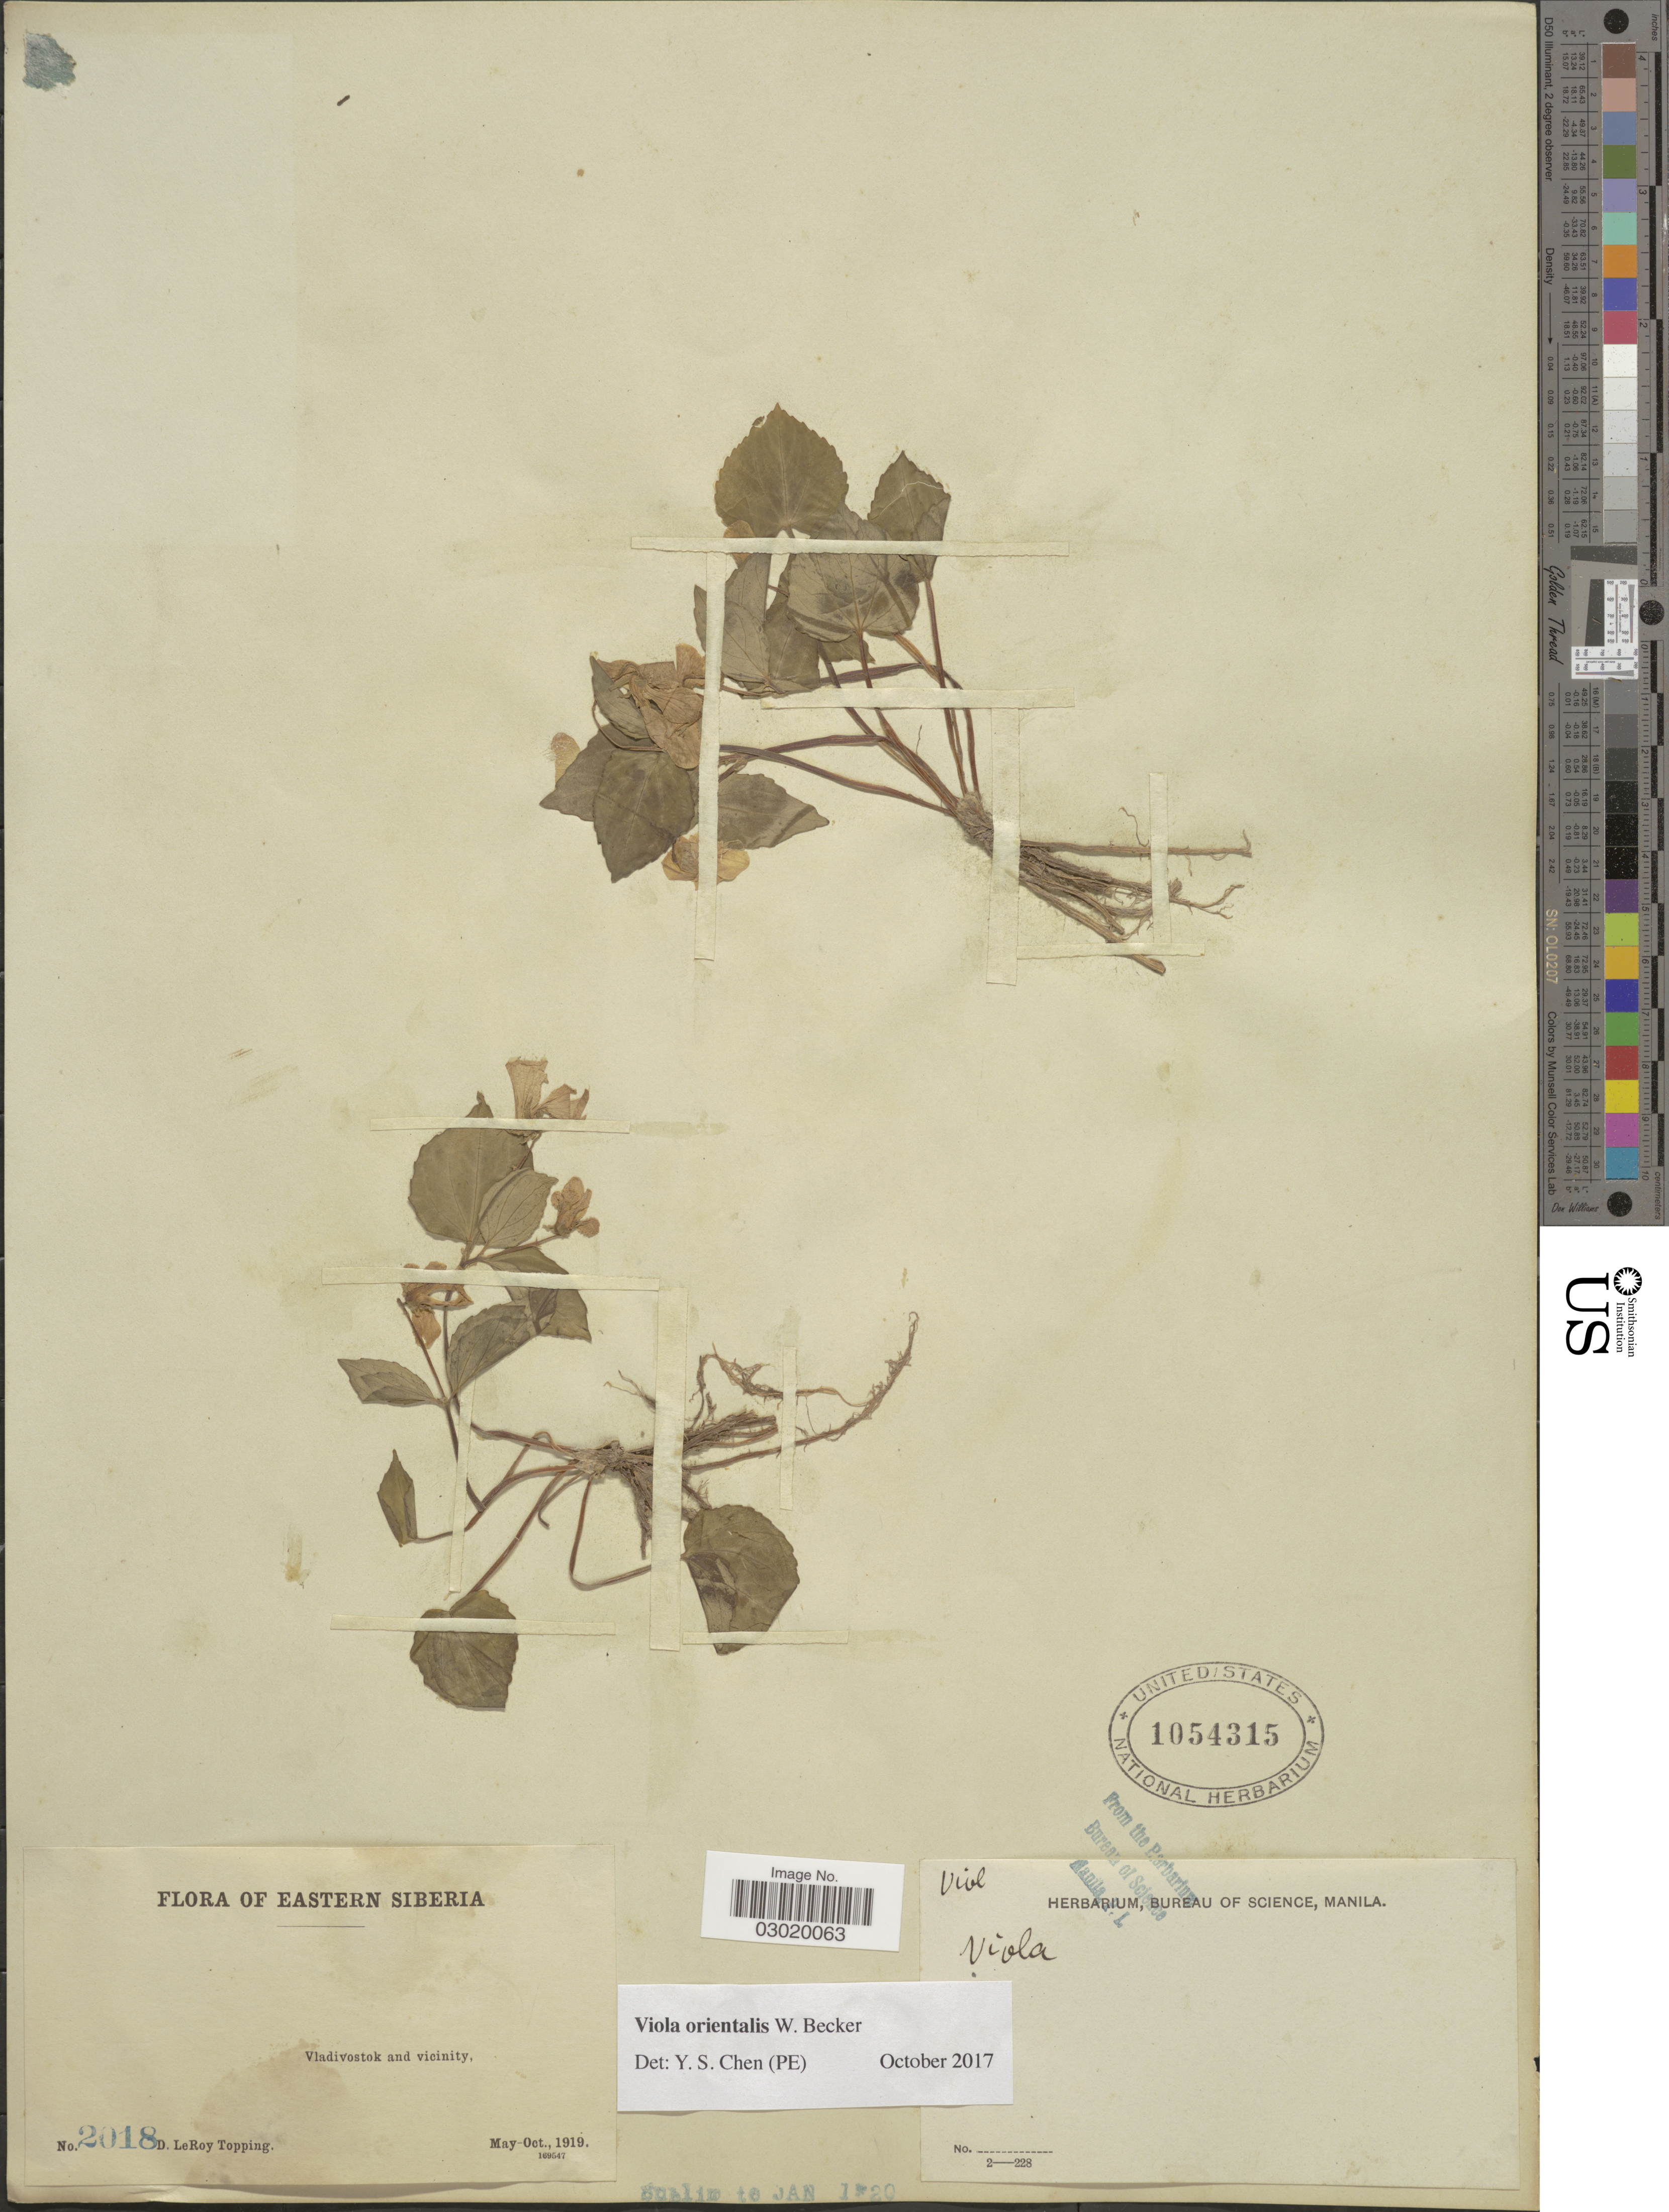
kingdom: Plantae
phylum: Tracheophyta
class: Magnoliopsida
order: Malpighiales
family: Violaceae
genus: Viola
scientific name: Viola orientalis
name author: W. Becker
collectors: D. L. Topping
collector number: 2018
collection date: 1919-05/1919-10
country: Russian Federation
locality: Eastern Siberia. Vladivostok and vicinity.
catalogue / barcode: US 1054315